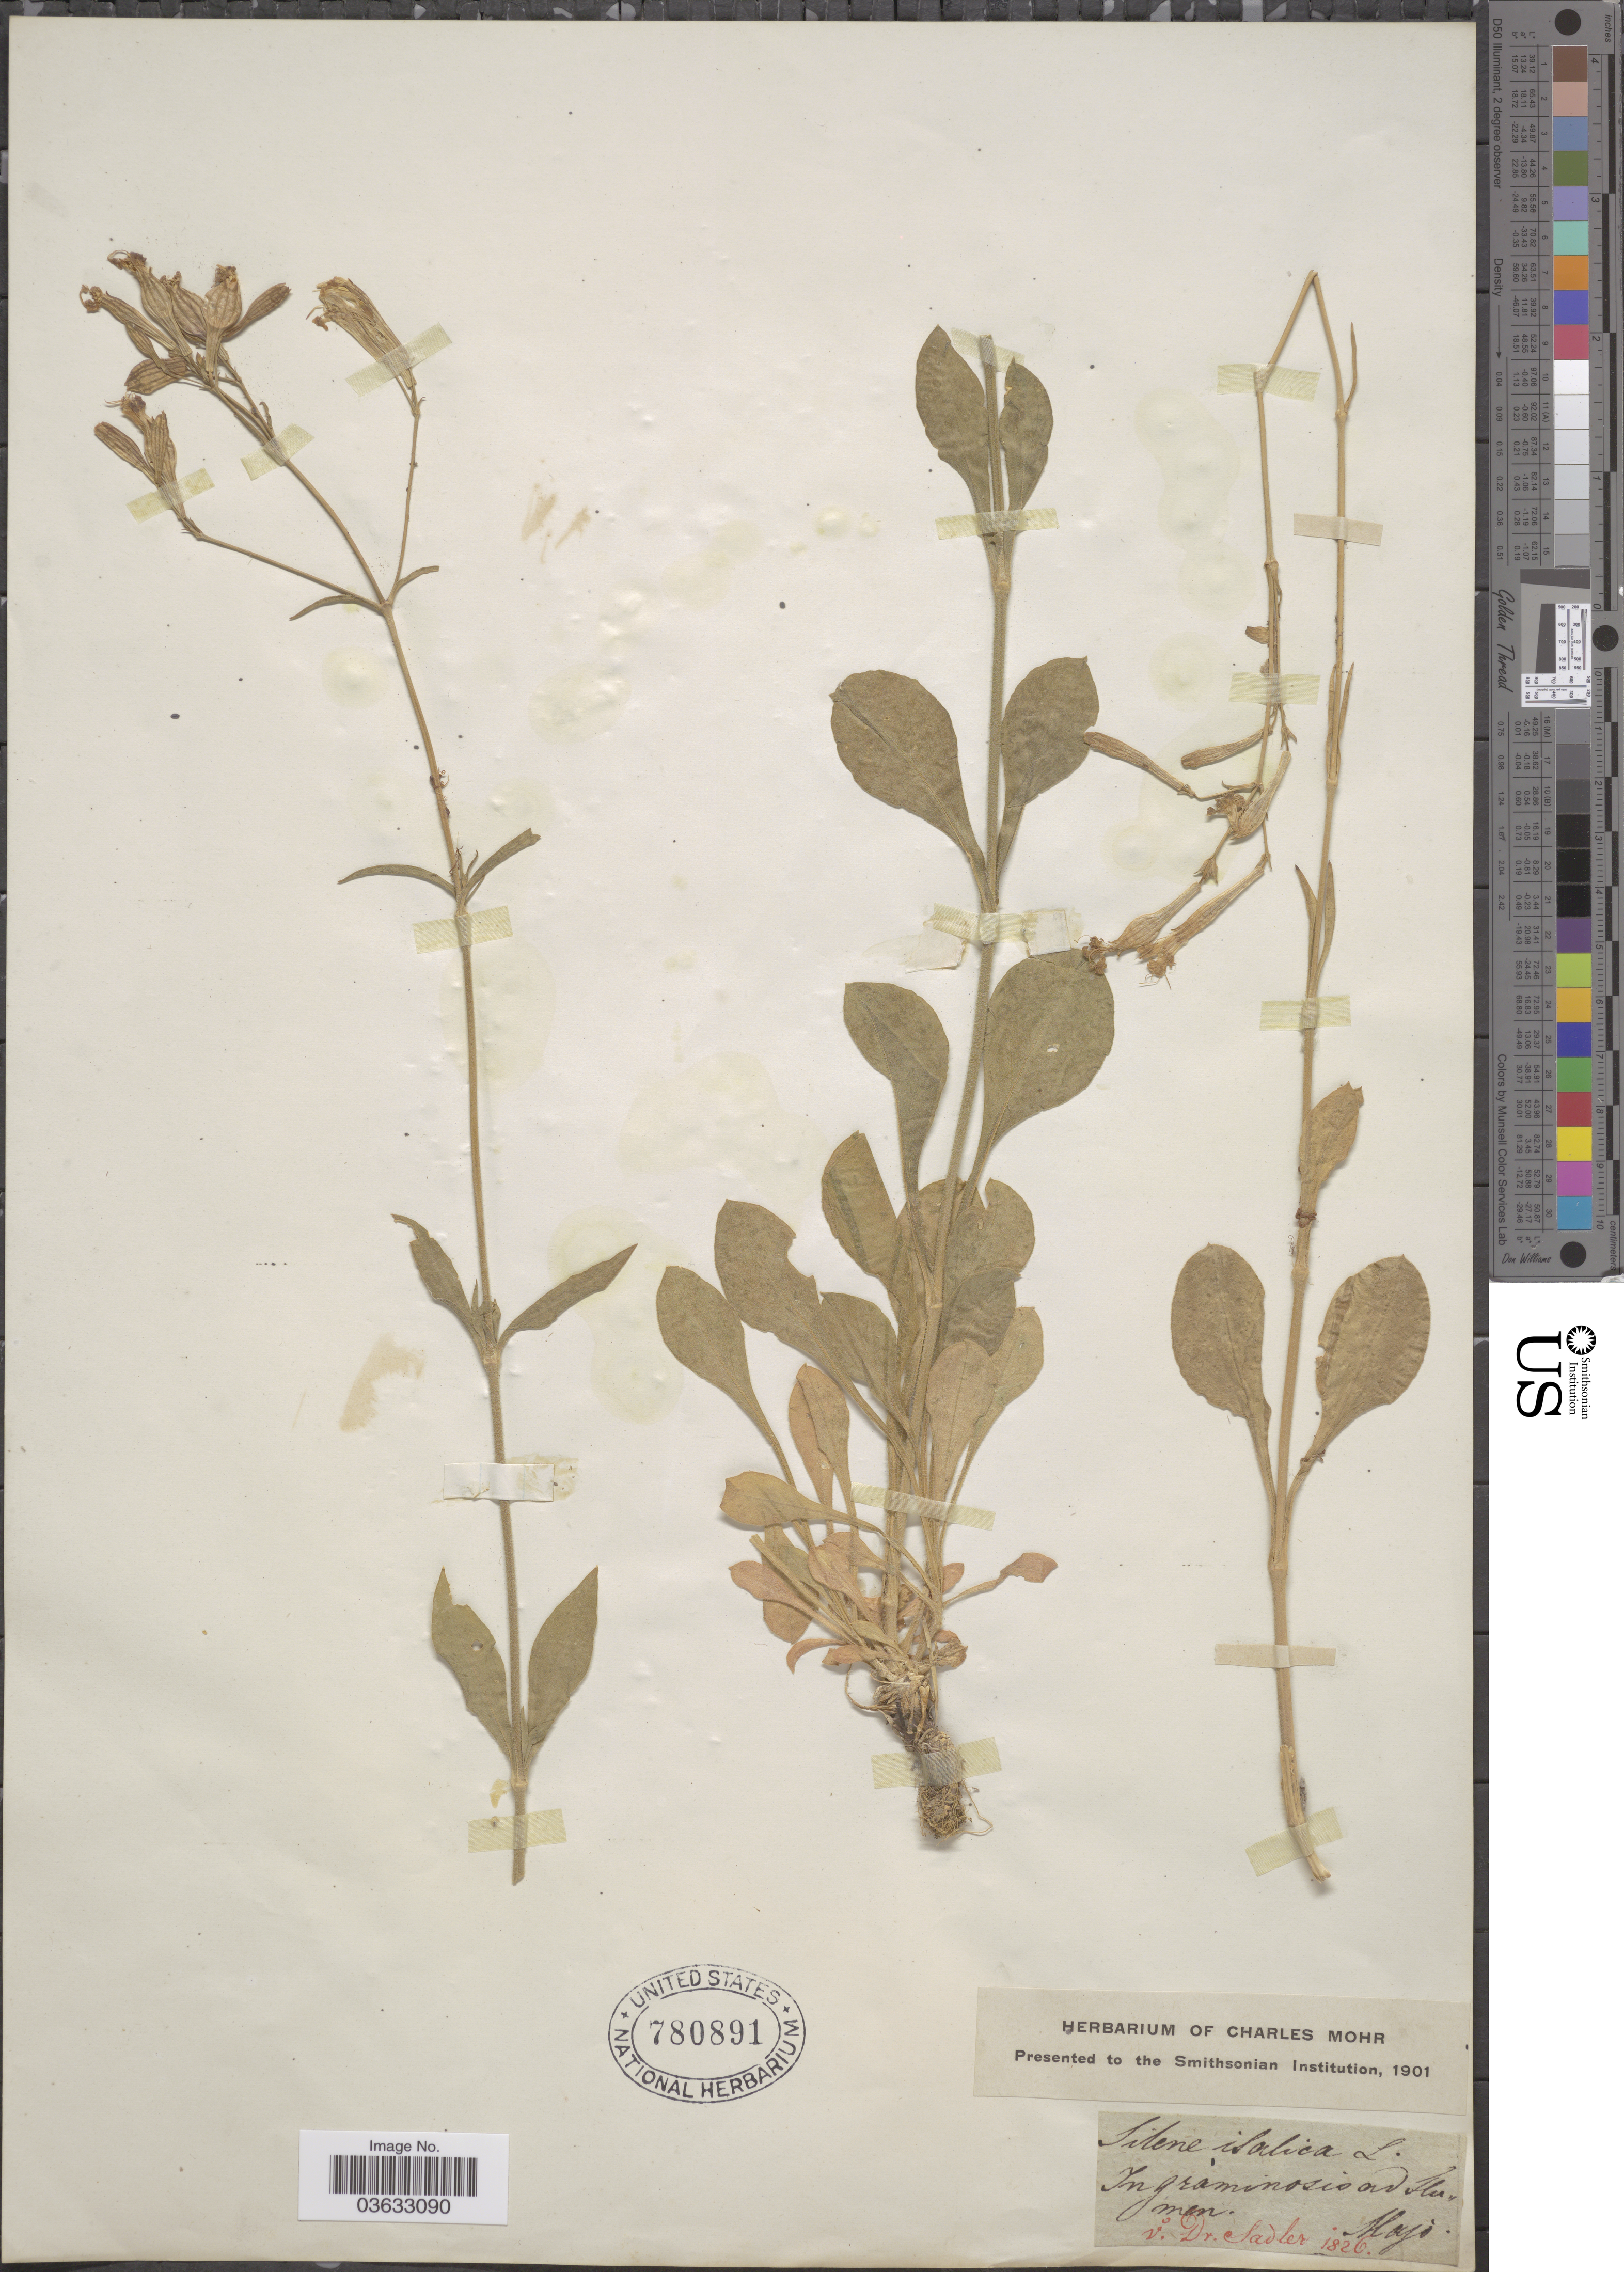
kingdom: Plantae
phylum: Tracheophyta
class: Magnoliopsida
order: Caryophyllales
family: Caryophyllaceae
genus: Silene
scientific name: Silene italica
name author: (L.) Pers.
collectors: -. Sadler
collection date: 1826-05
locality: In graminosio ad Iter man.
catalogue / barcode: US 780891